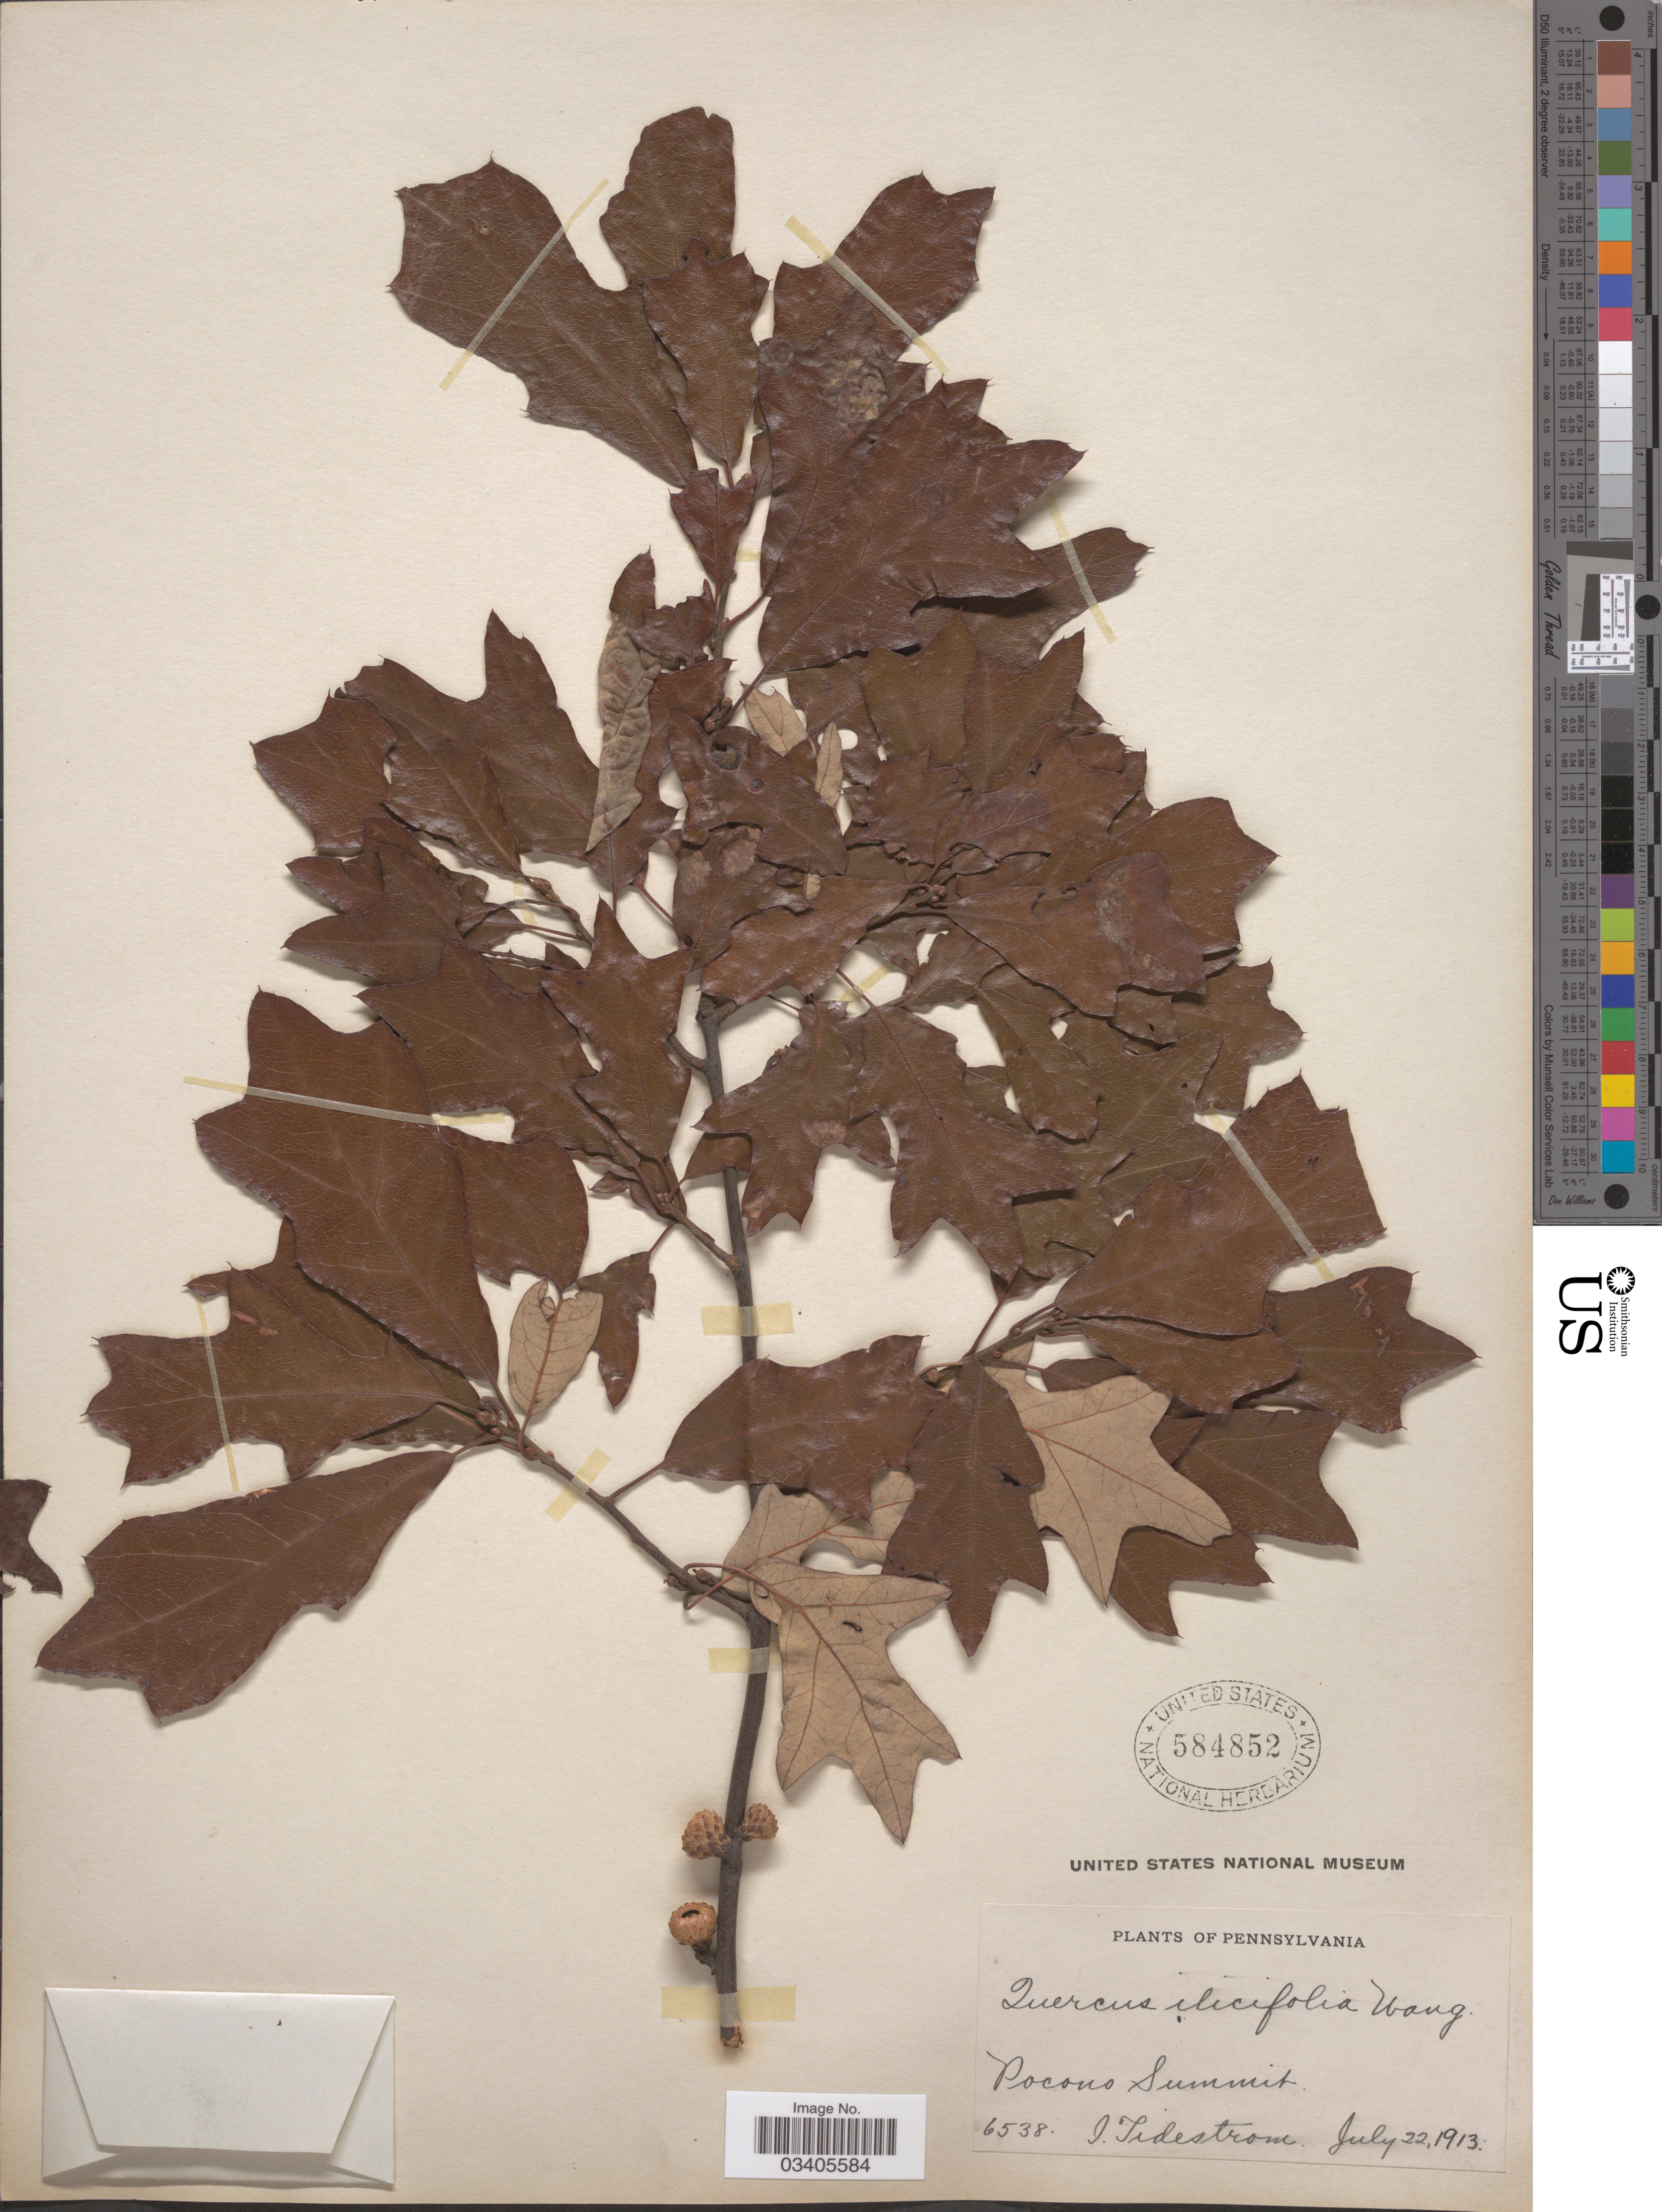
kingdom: Plantae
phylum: Tracheophyta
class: Magnoliopsida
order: Fagales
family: Fagaceae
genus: Quercus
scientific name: Quercus ilicifolia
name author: Wangenh.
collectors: I. F. Tidestrom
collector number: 6538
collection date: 1913-07-22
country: United States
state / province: Pennsylvania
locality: Pocono Summit.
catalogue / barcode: US 584852